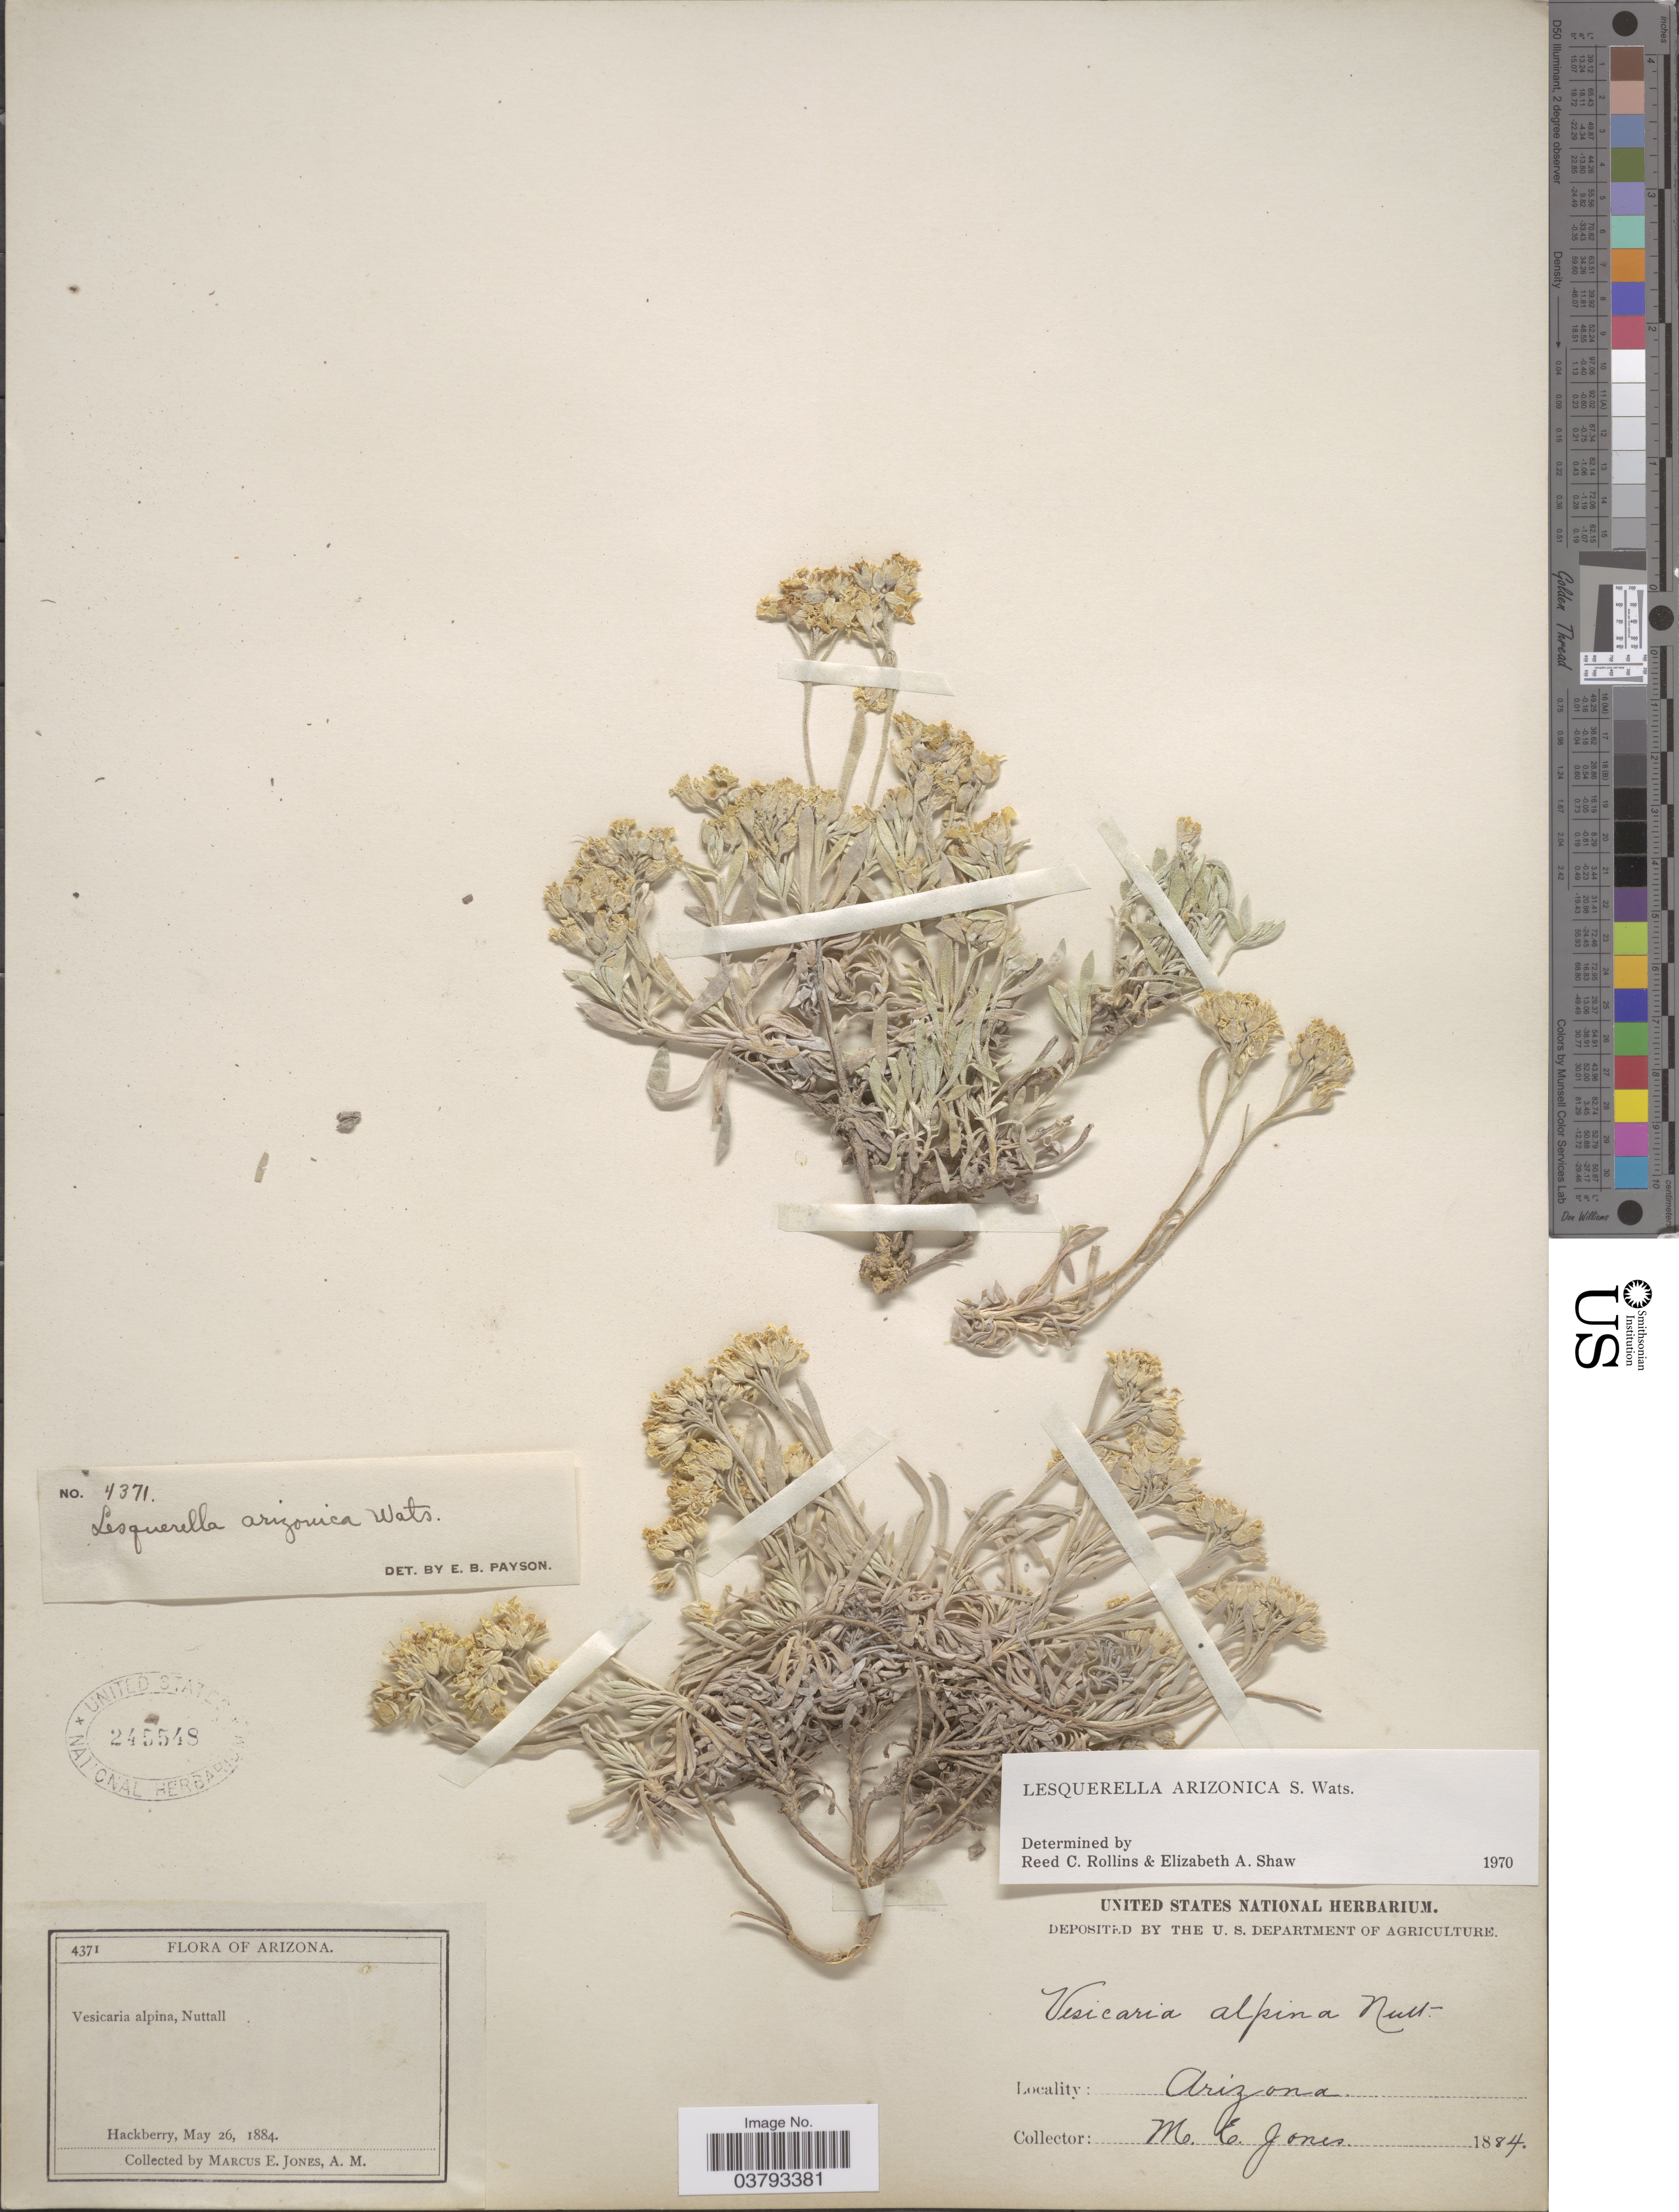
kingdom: Plantae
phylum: Tracheophyta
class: Magnoliopsida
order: Brassicales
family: Brassicaceae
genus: Lesquerella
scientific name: Lesquerella arizonica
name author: S. Watson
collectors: M. E. Jones & A.M.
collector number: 4371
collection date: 1884-05-26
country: United States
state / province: Arizona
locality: Hackberry.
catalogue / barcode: US 245548